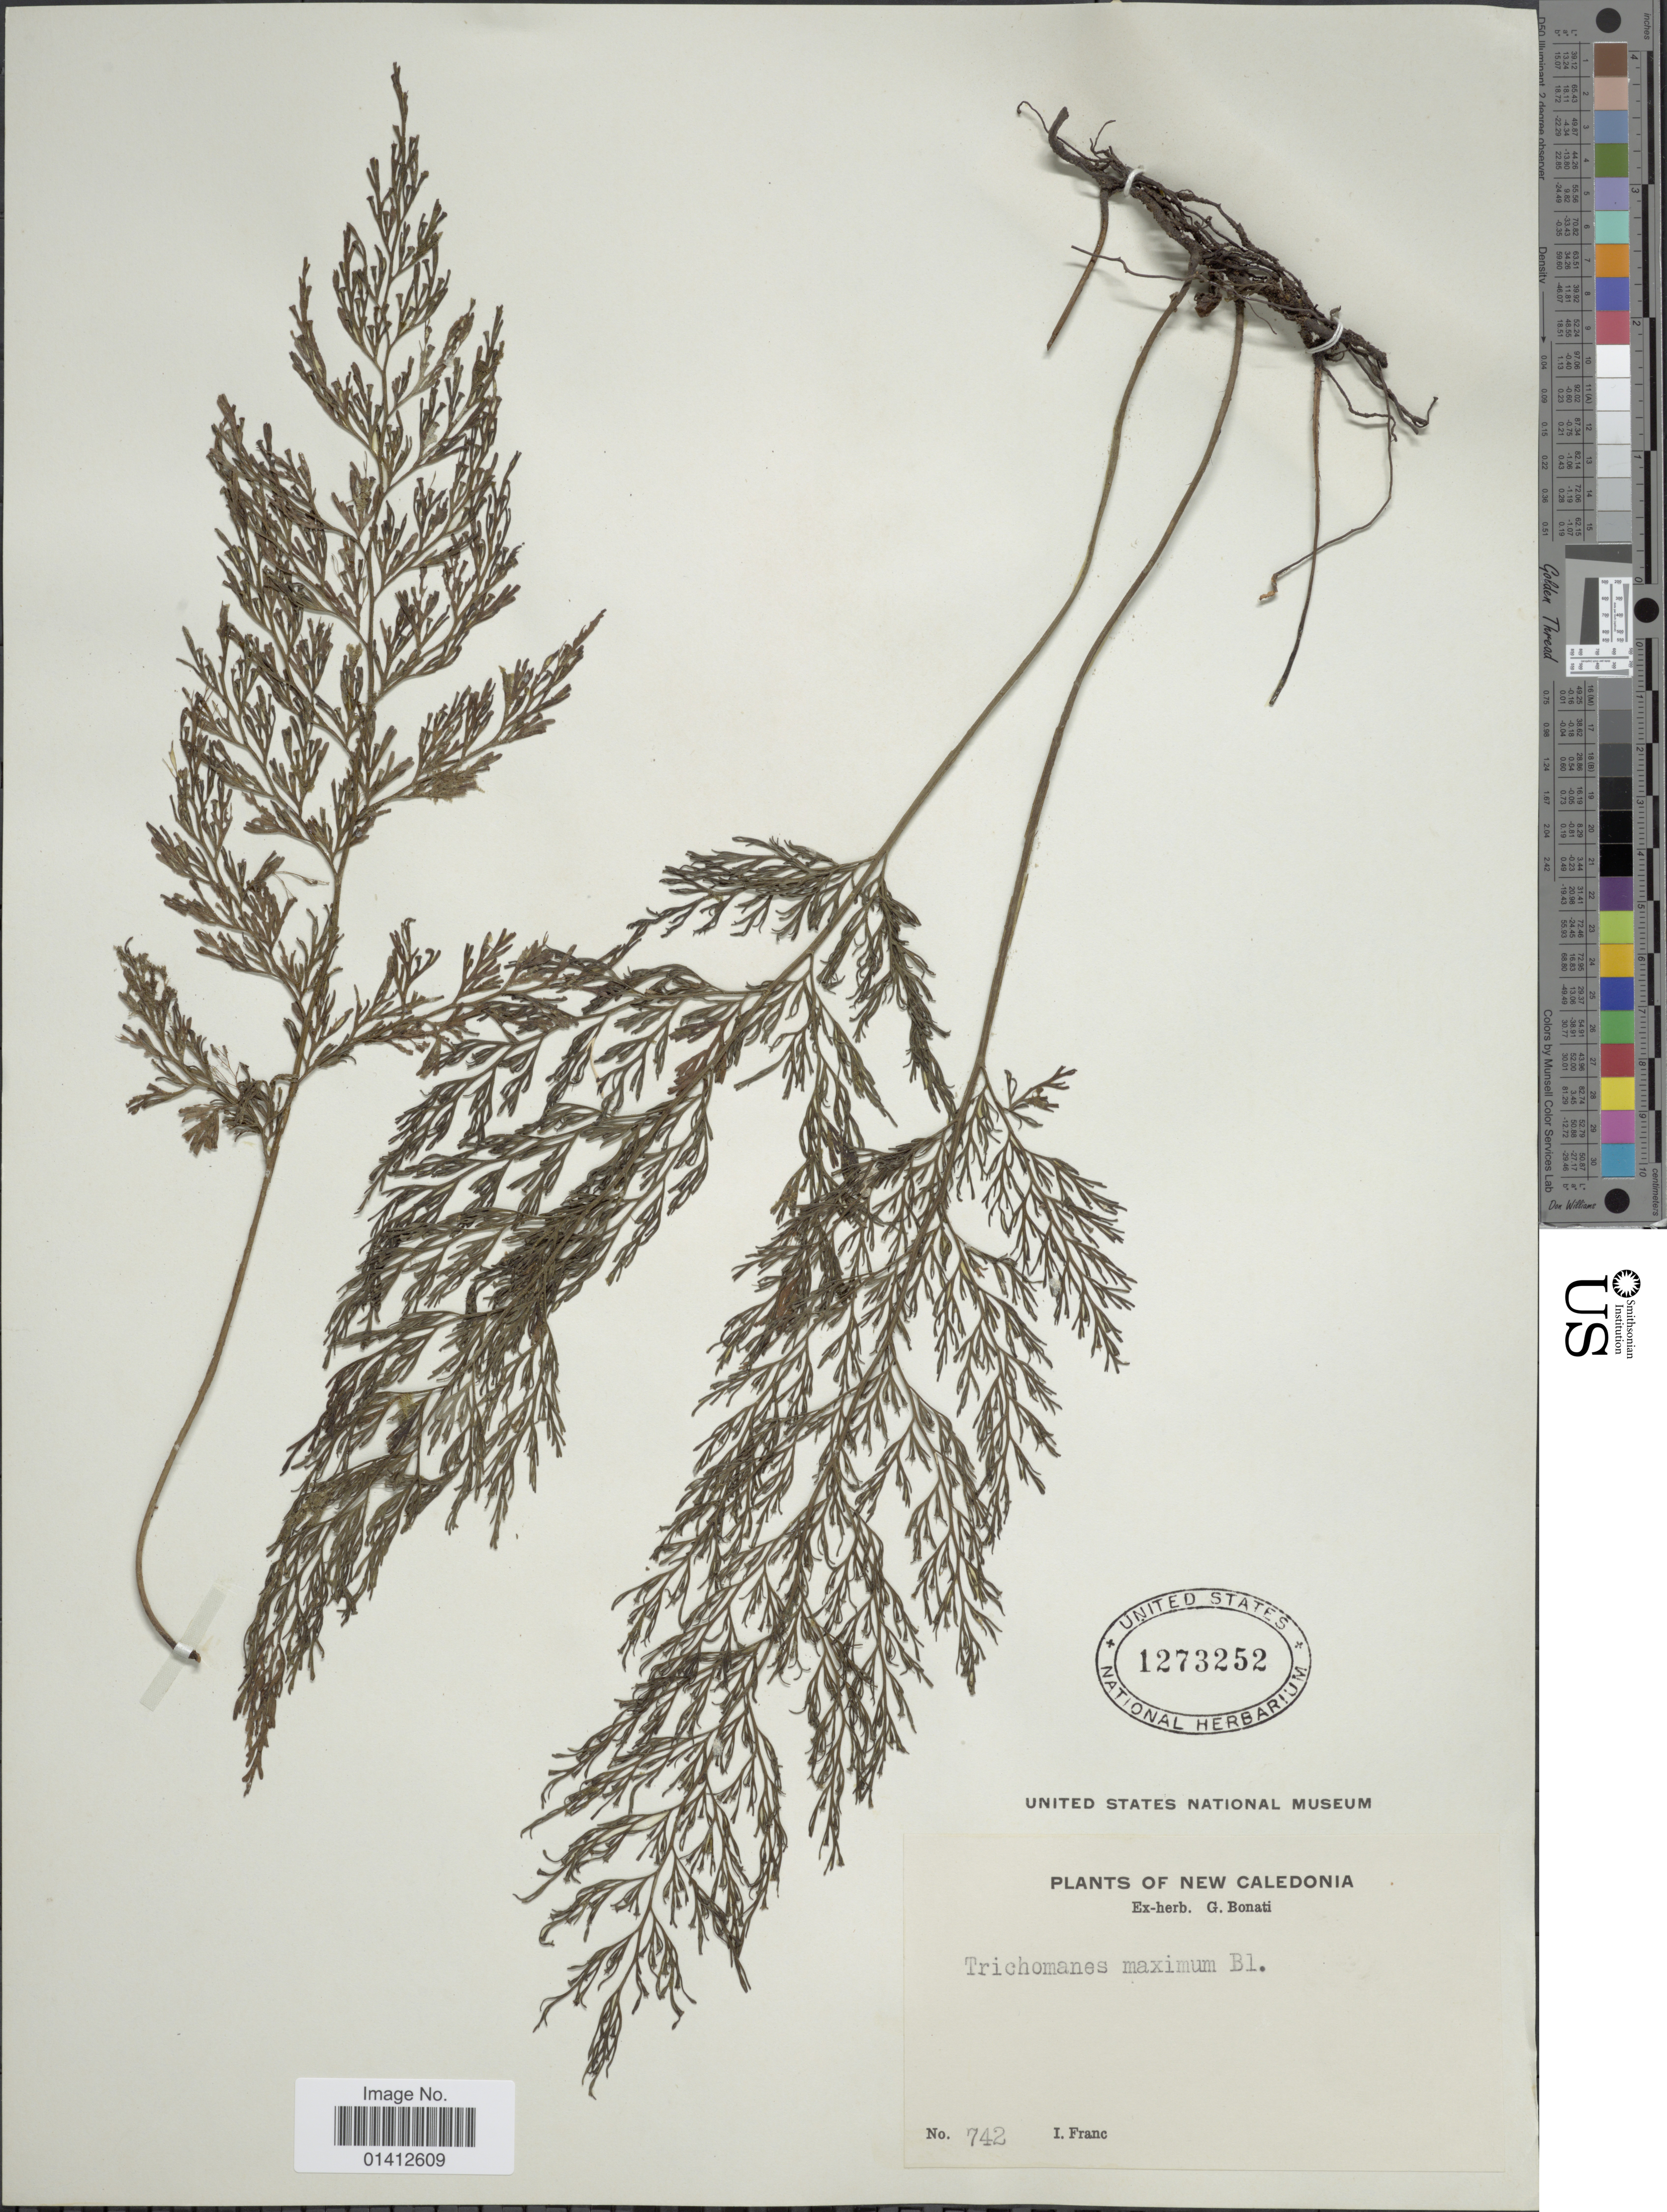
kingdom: Plantae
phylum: Tracheophyta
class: Polypodiopsida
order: Hymenophyllales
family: Hymenophyllaceae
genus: Vandenboschia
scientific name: Vandenboschia maxima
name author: (Blume) Copel.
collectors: I. Franc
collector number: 742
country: New Caledonia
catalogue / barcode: US 1273252